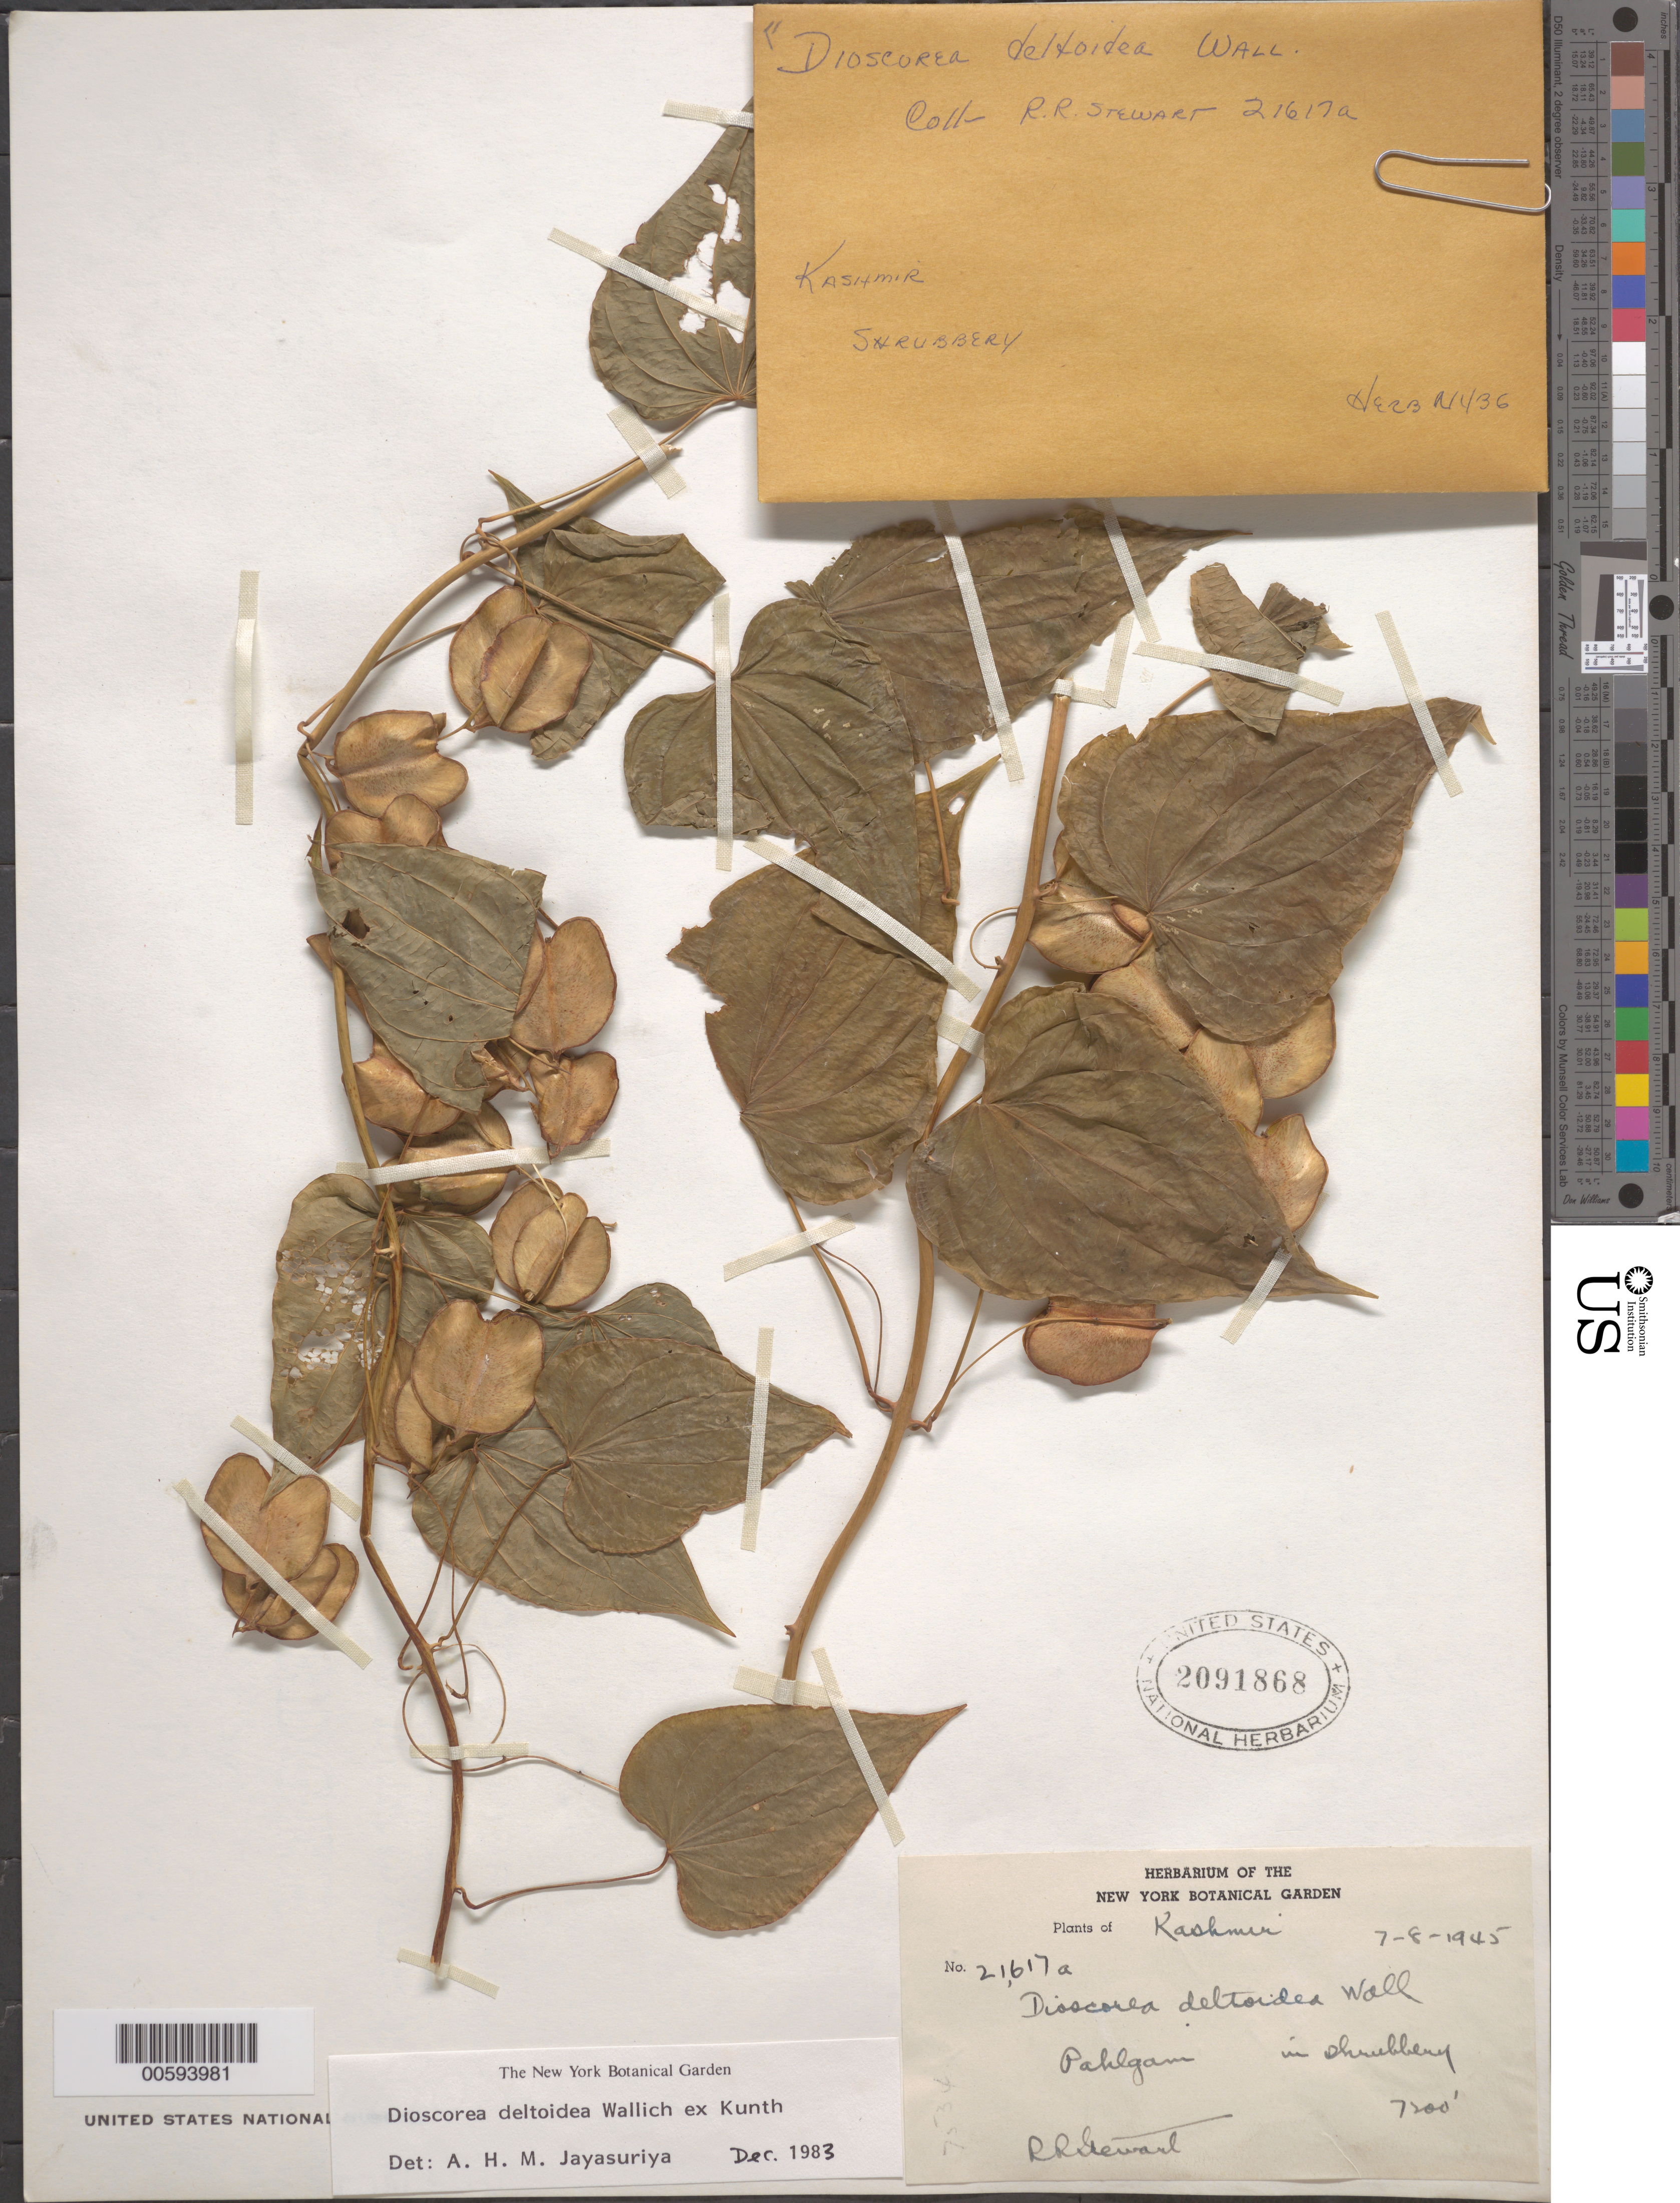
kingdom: Plantae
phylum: Tracheophyta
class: Liliopsida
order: Dioscoreales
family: Dioscoreaceae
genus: Dioscorea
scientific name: Dioscorea deltoidea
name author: Wall.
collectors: R. R. Stewart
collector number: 21617a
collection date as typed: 07 Aug 1945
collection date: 1945-08-07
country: India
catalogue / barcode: US 2091868